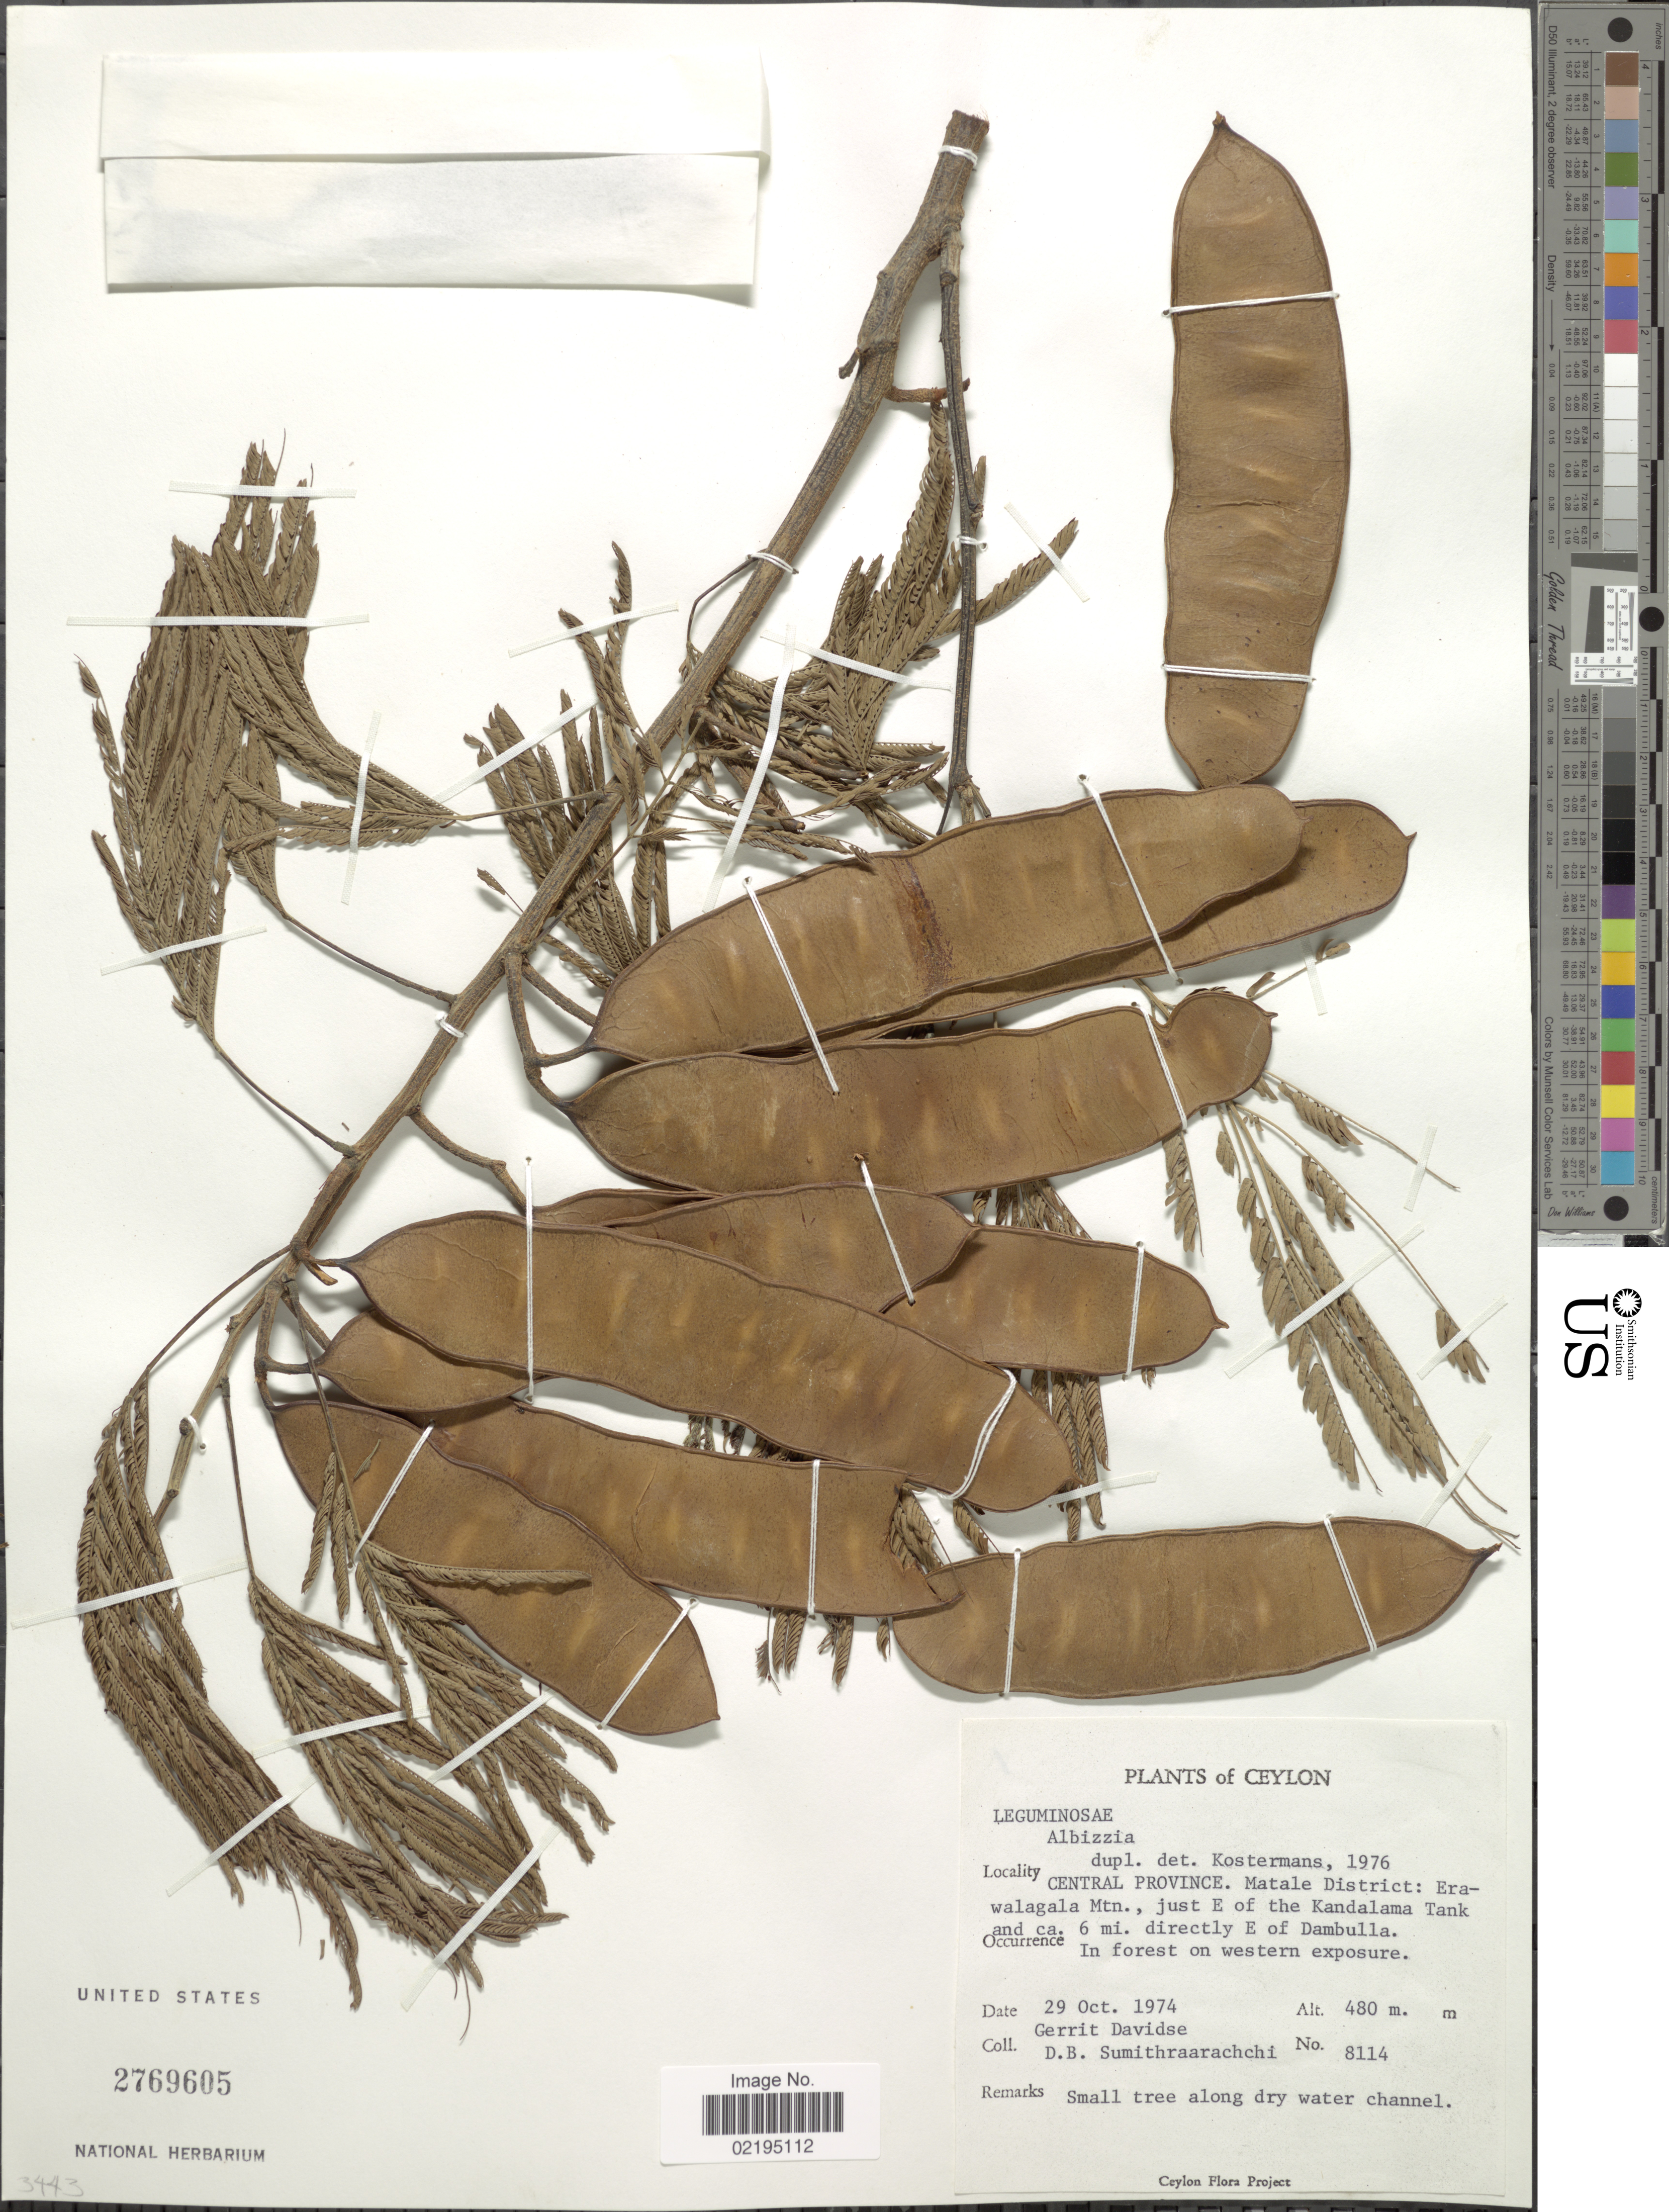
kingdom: Plantae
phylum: Tracheophyta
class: Magnoliopsida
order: Fabales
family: Fabaceae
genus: Albizia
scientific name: Albizia sp.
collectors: G. Davidse & D. B. Sumithraarachchi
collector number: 8114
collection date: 1974-10-29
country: Sri Lanka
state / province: Central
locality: Ceylon, Matale District: Erawalagala Mtn., just E of the Kandalama Tank and ca. 6 mi. directly E of Dambulla, in forest on western exposure.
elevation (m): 480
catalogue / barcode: US 2769605